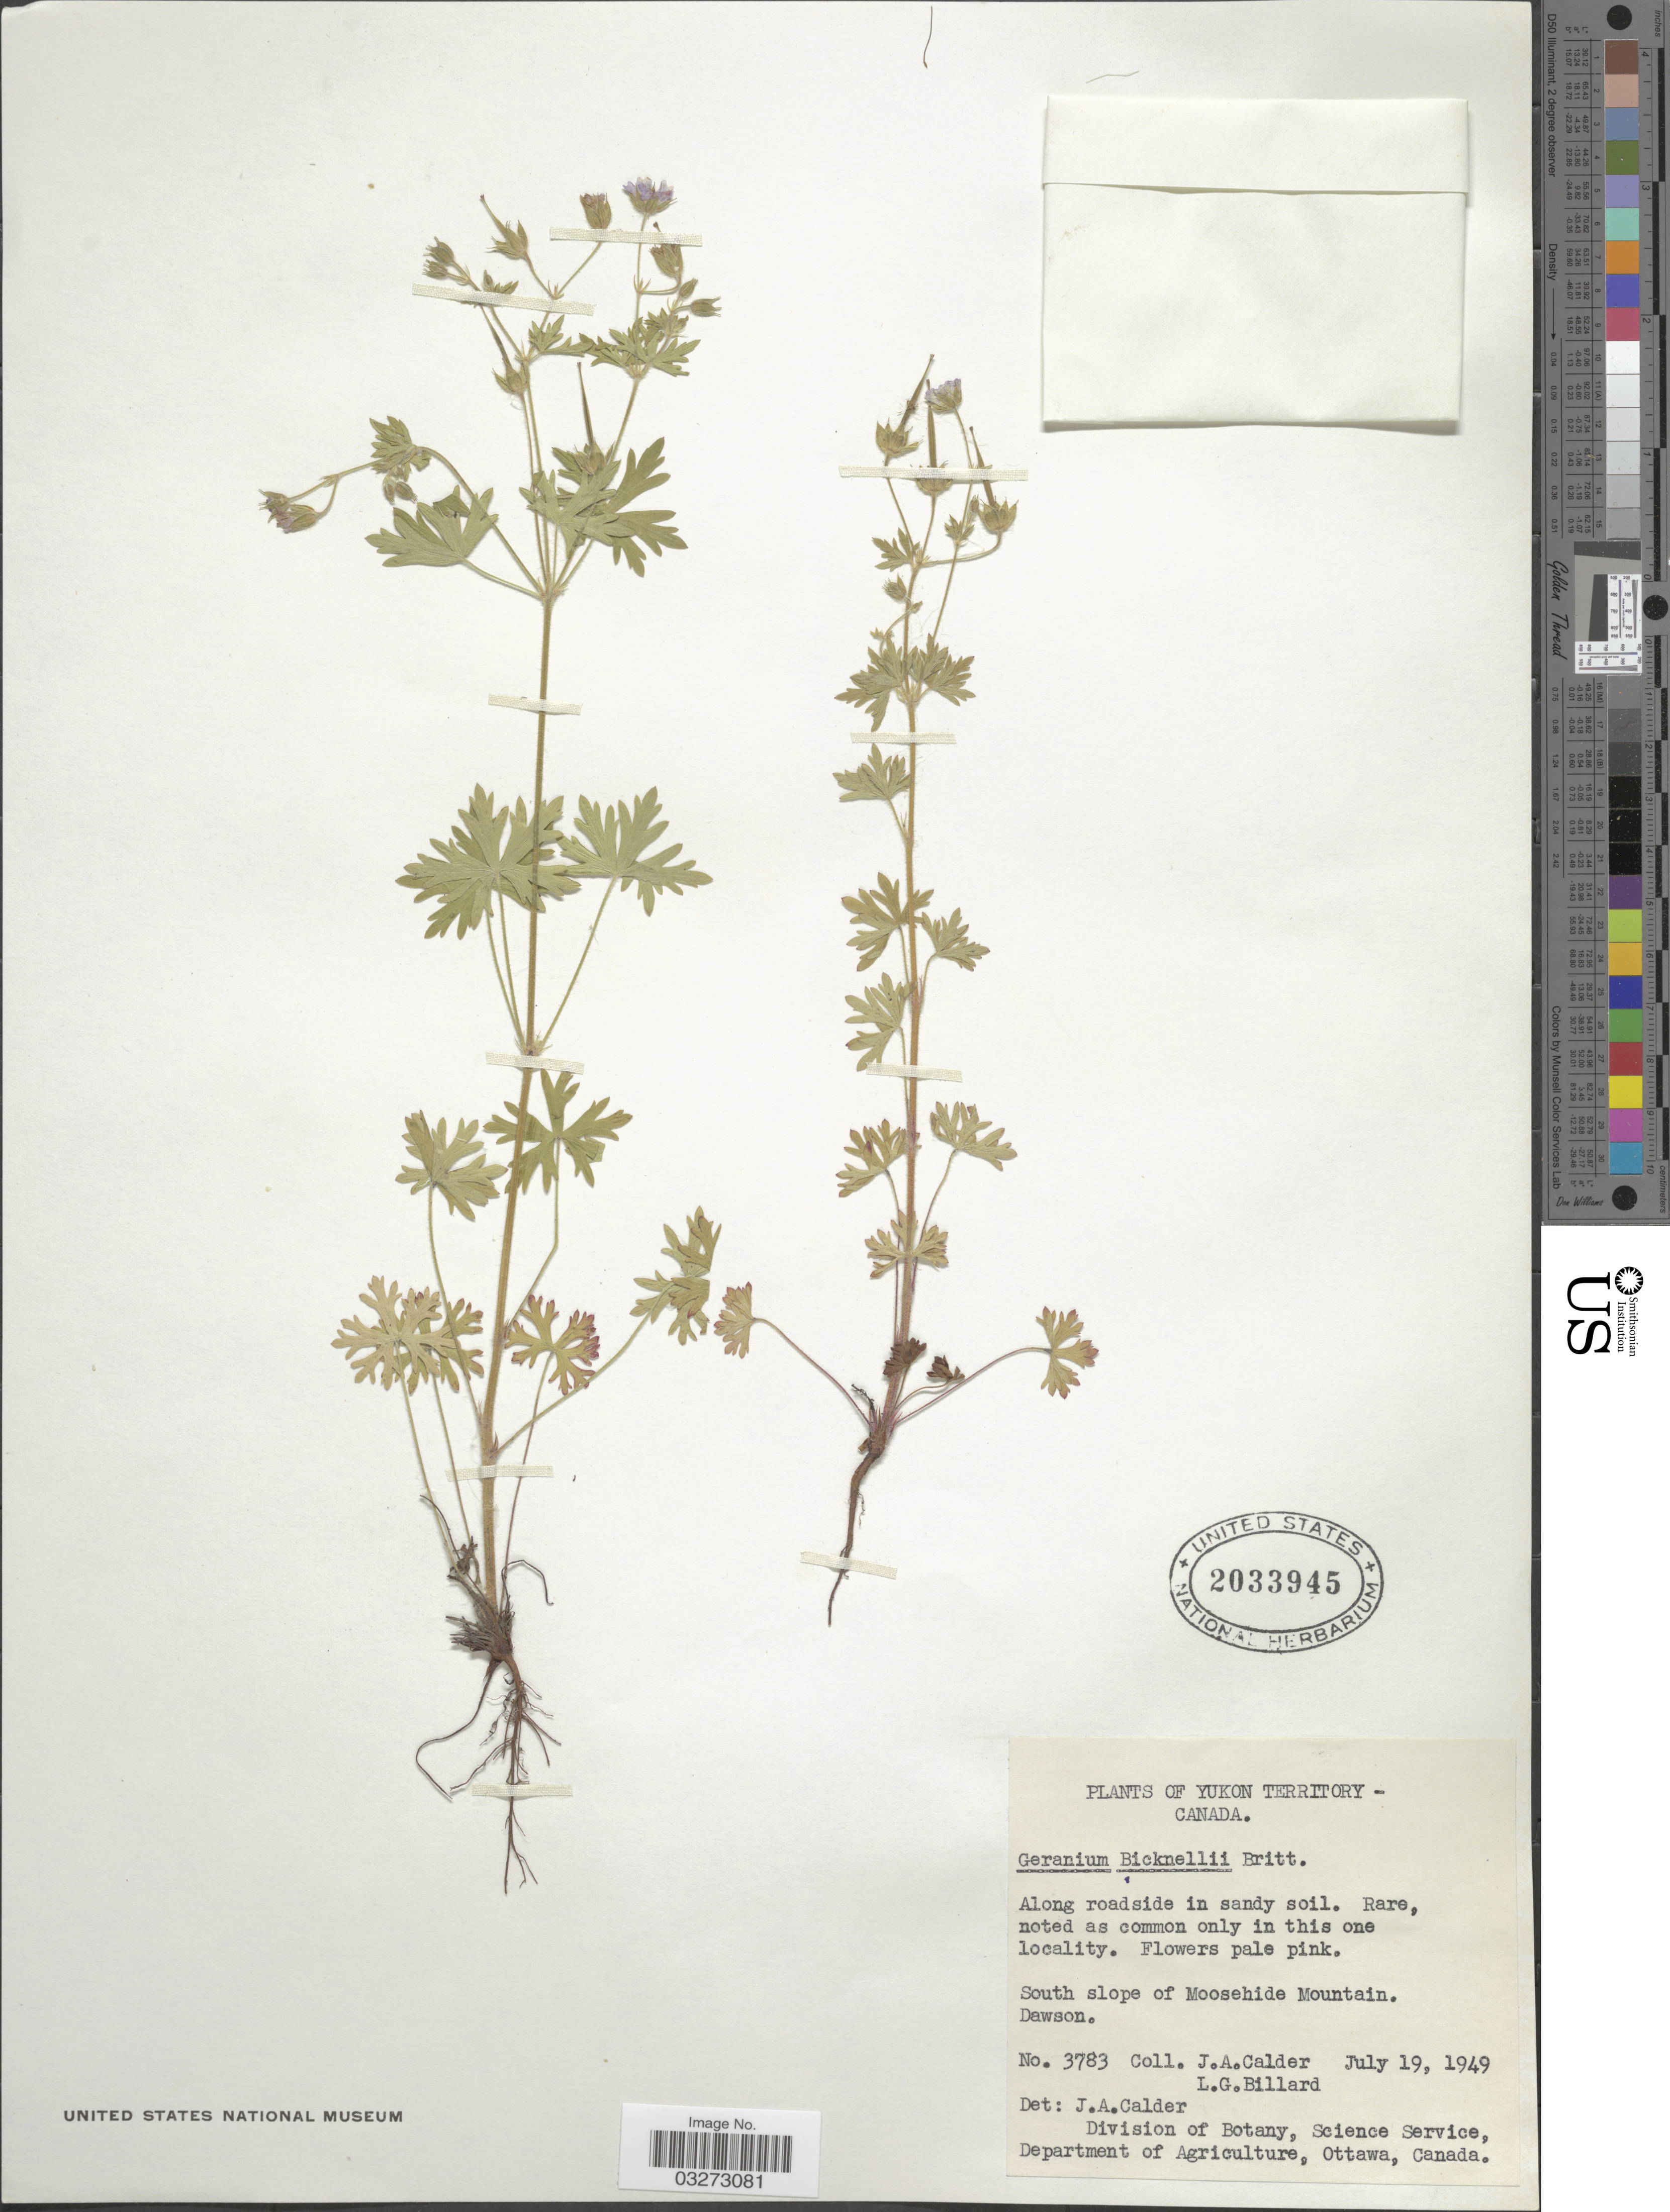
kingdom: Plantae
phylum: Tracheophyta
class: Magnoliopsida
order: Geraniales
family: Geraniaceae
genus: Geranium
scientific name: Geranium bicknellii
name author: Britton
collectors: J. A. Calder & L. Billard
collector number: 3783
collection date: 1949-07-19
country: Canada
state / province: Yukon Territory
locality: South slope of Moosehide Mountain. Dawson.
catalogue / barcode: US 2033945